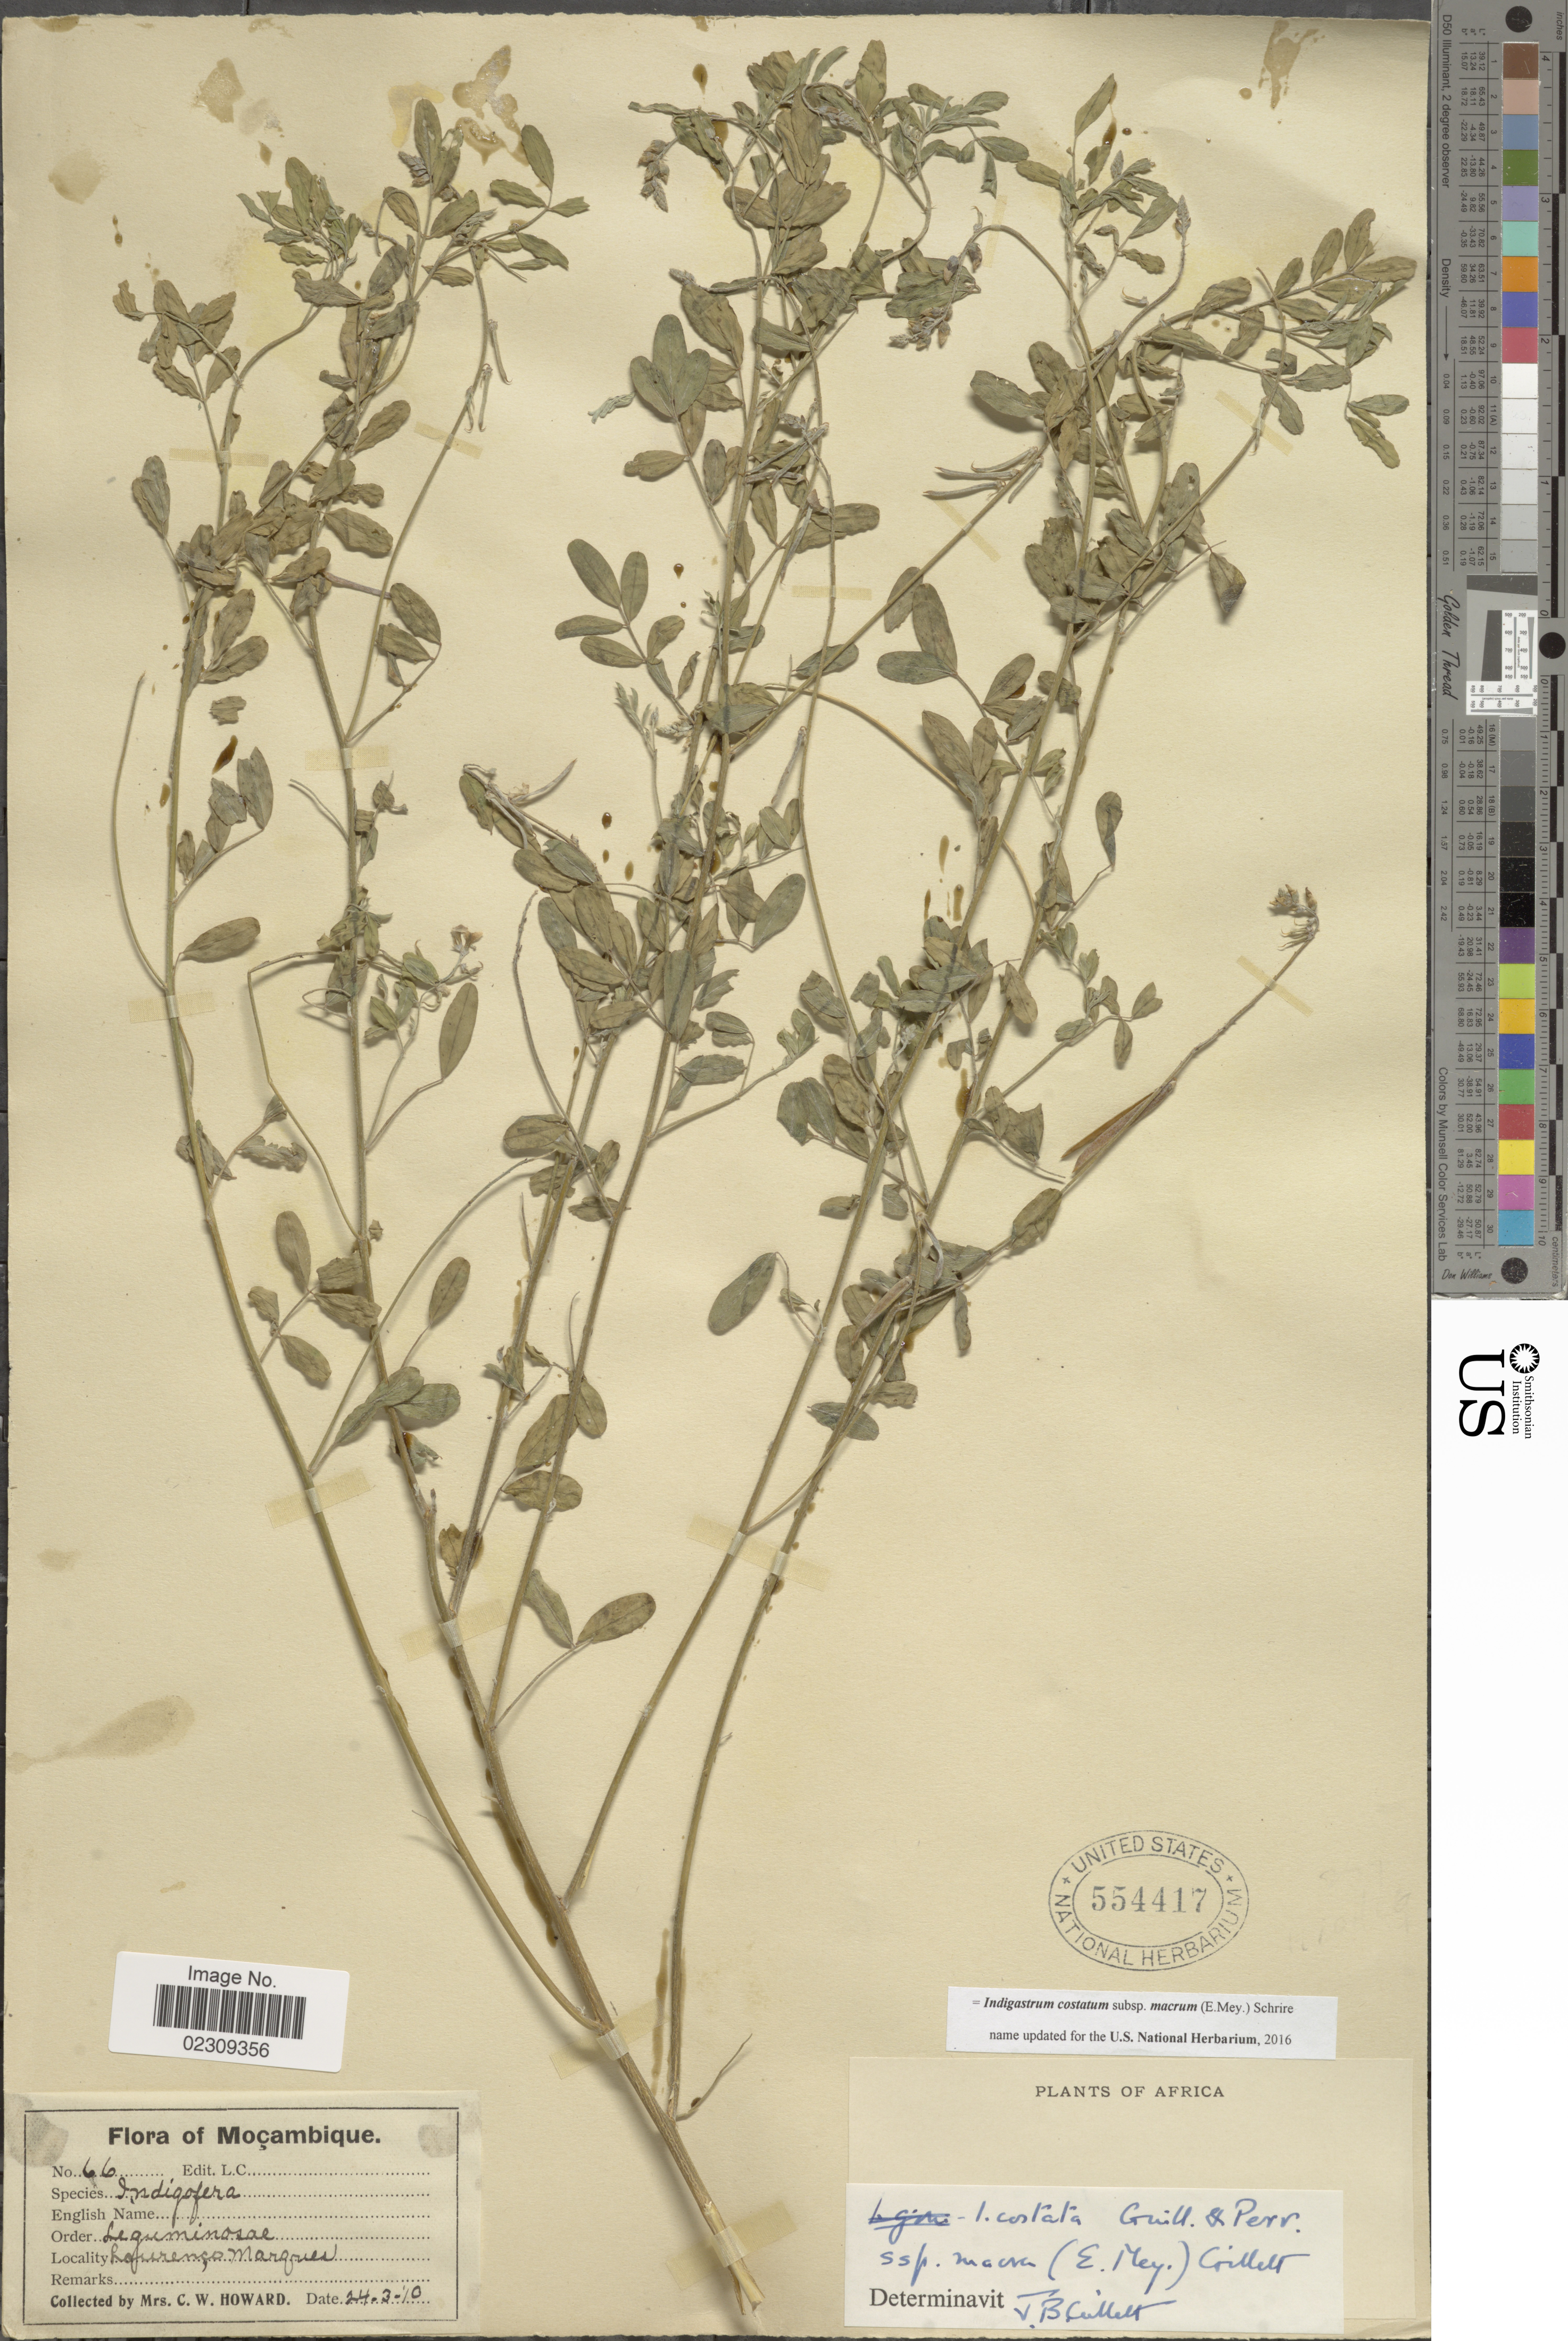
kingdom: Plantae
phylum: Tracheophyta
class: Magnoliopsida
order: Fabales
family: Fabaceae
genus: Indigastrum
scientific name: Indigastrum costatum subsp. goniodes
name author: (Hochst. ex Baker) Schrire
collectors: C. W. Howard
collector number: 66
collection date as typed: Transcribed d/m/y: 24/3/10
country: Mozambique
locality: Laurenco Marques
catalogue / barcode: US 554417